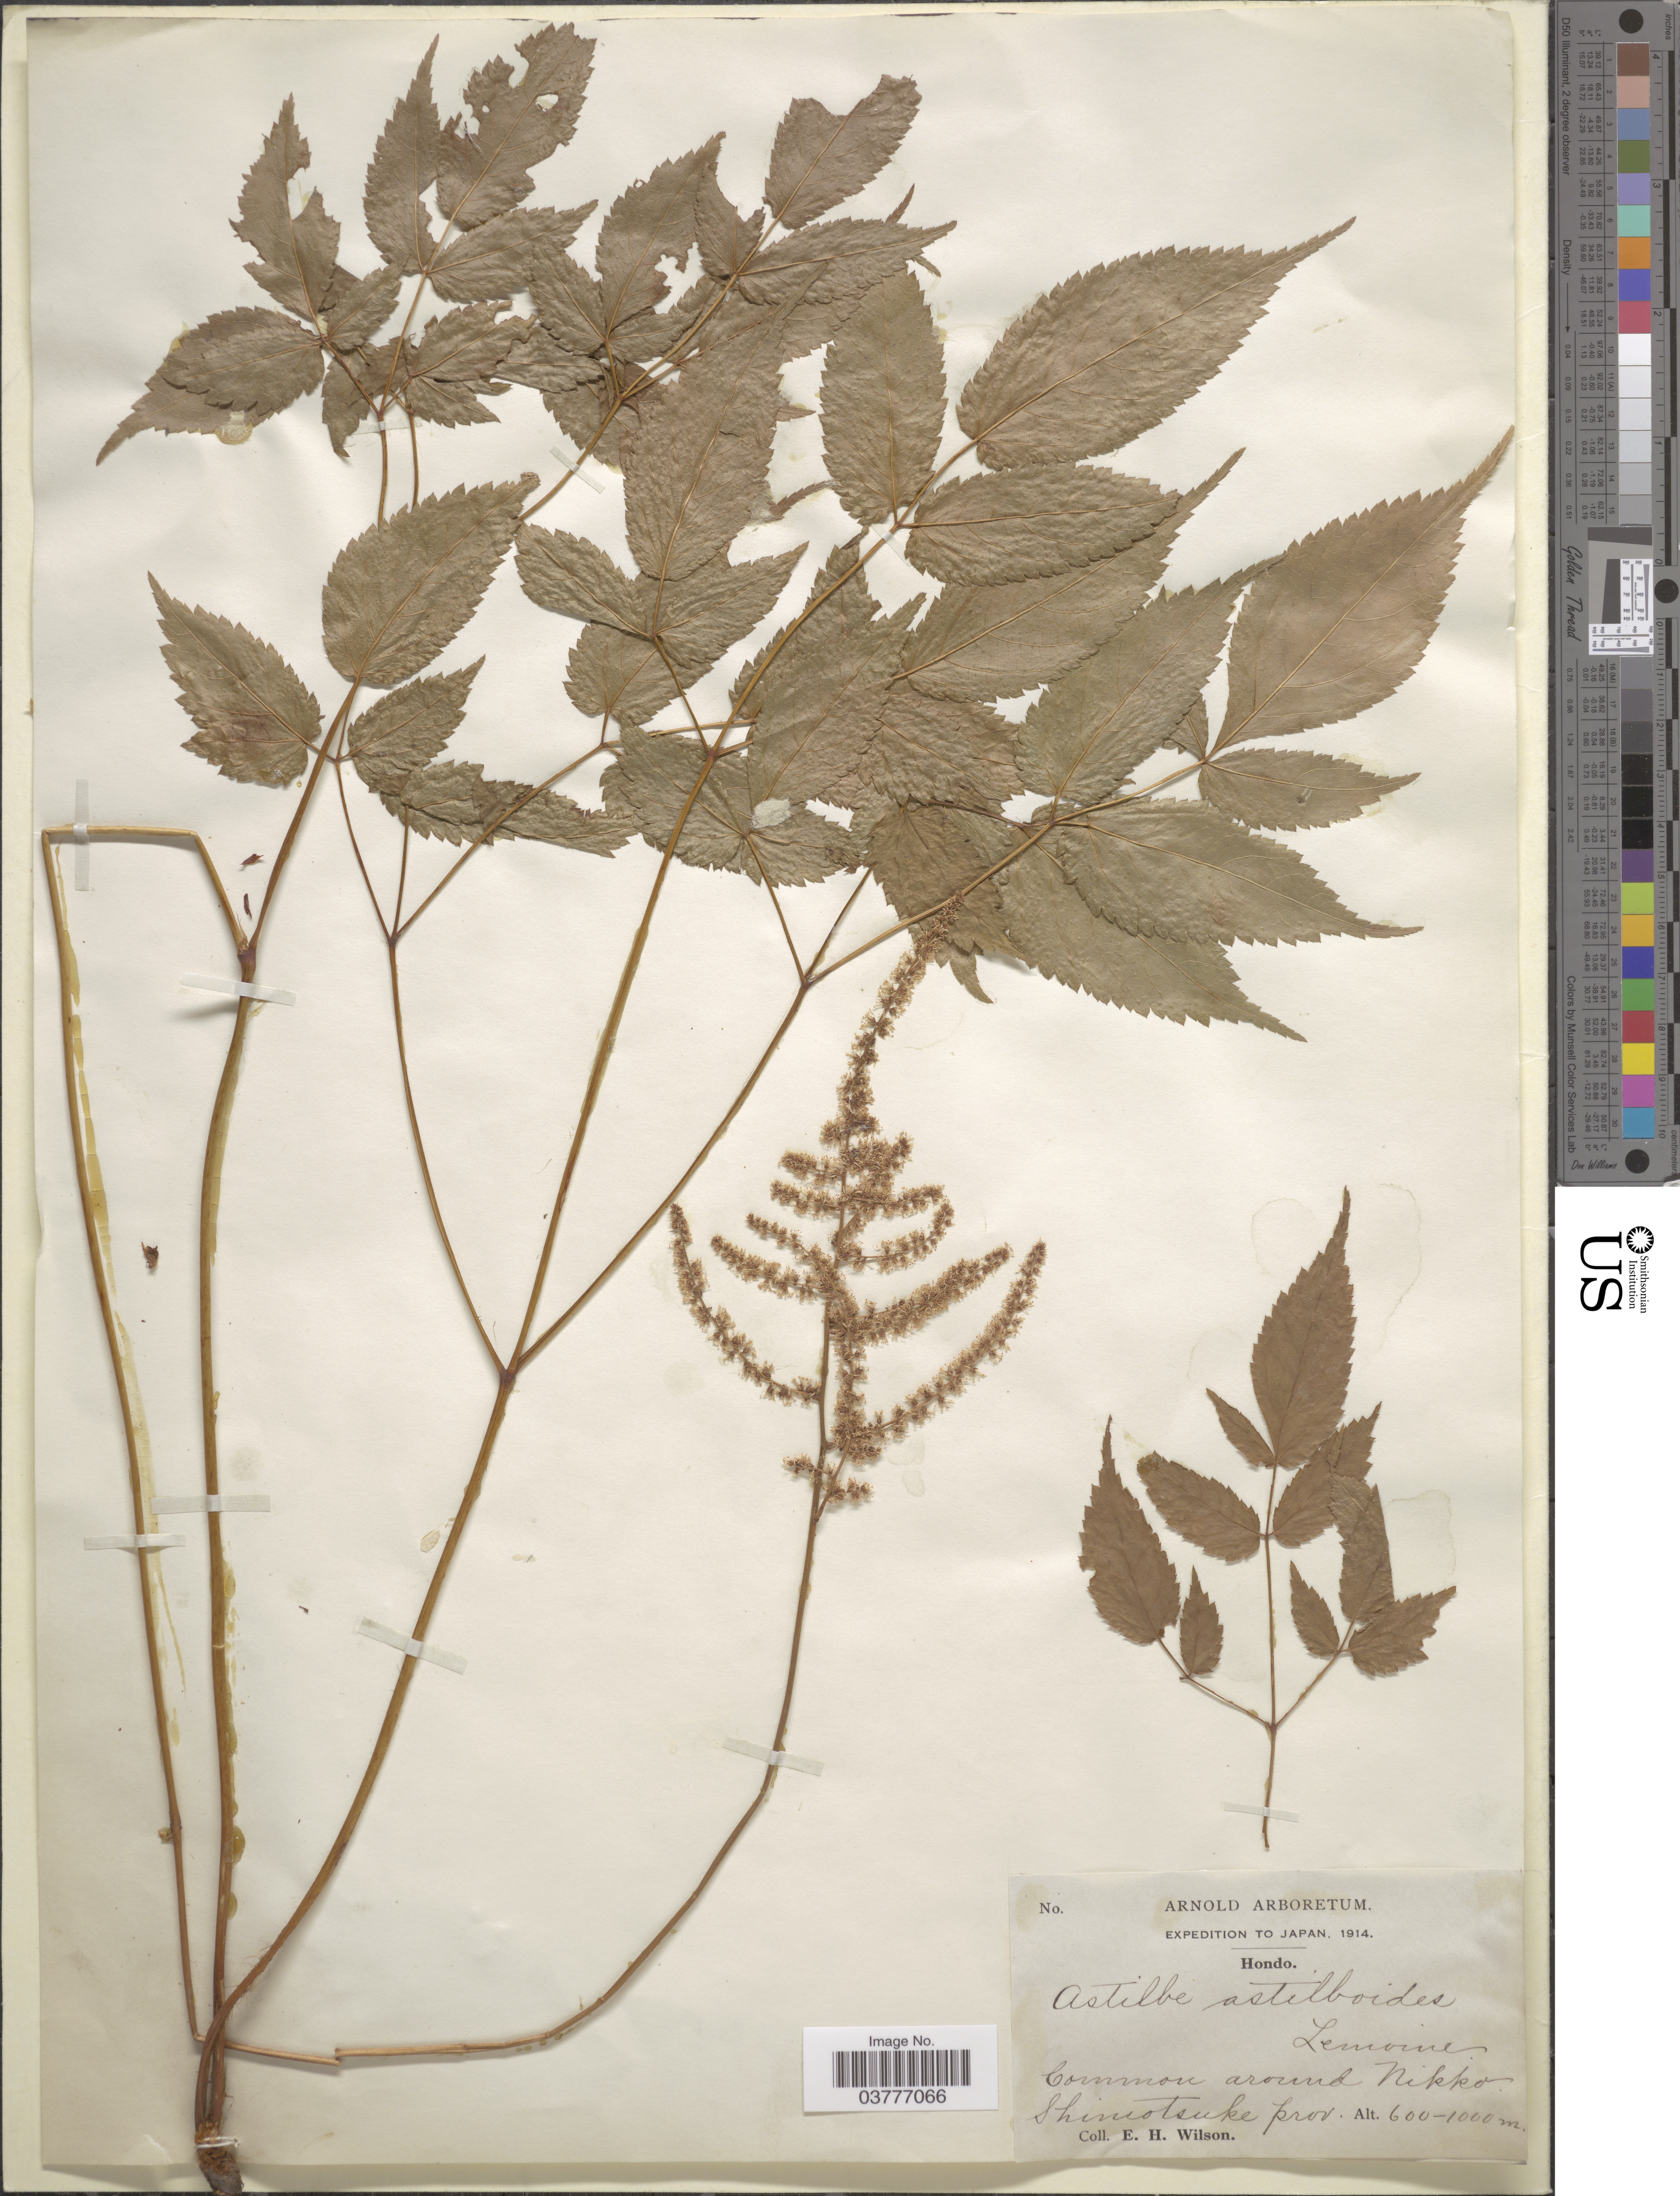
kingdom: Plantae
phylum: Tracheophyta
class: Magnoliopsida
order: Saxifragales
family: Saxifragaceae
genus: Astilbe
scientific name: Astilbe astilboides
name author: (Maxim.) É. Lemoine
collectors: E. Wilson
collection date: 1914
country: Japan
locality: Hondo. Around Nikko Shimotsuke prov.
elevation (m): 600